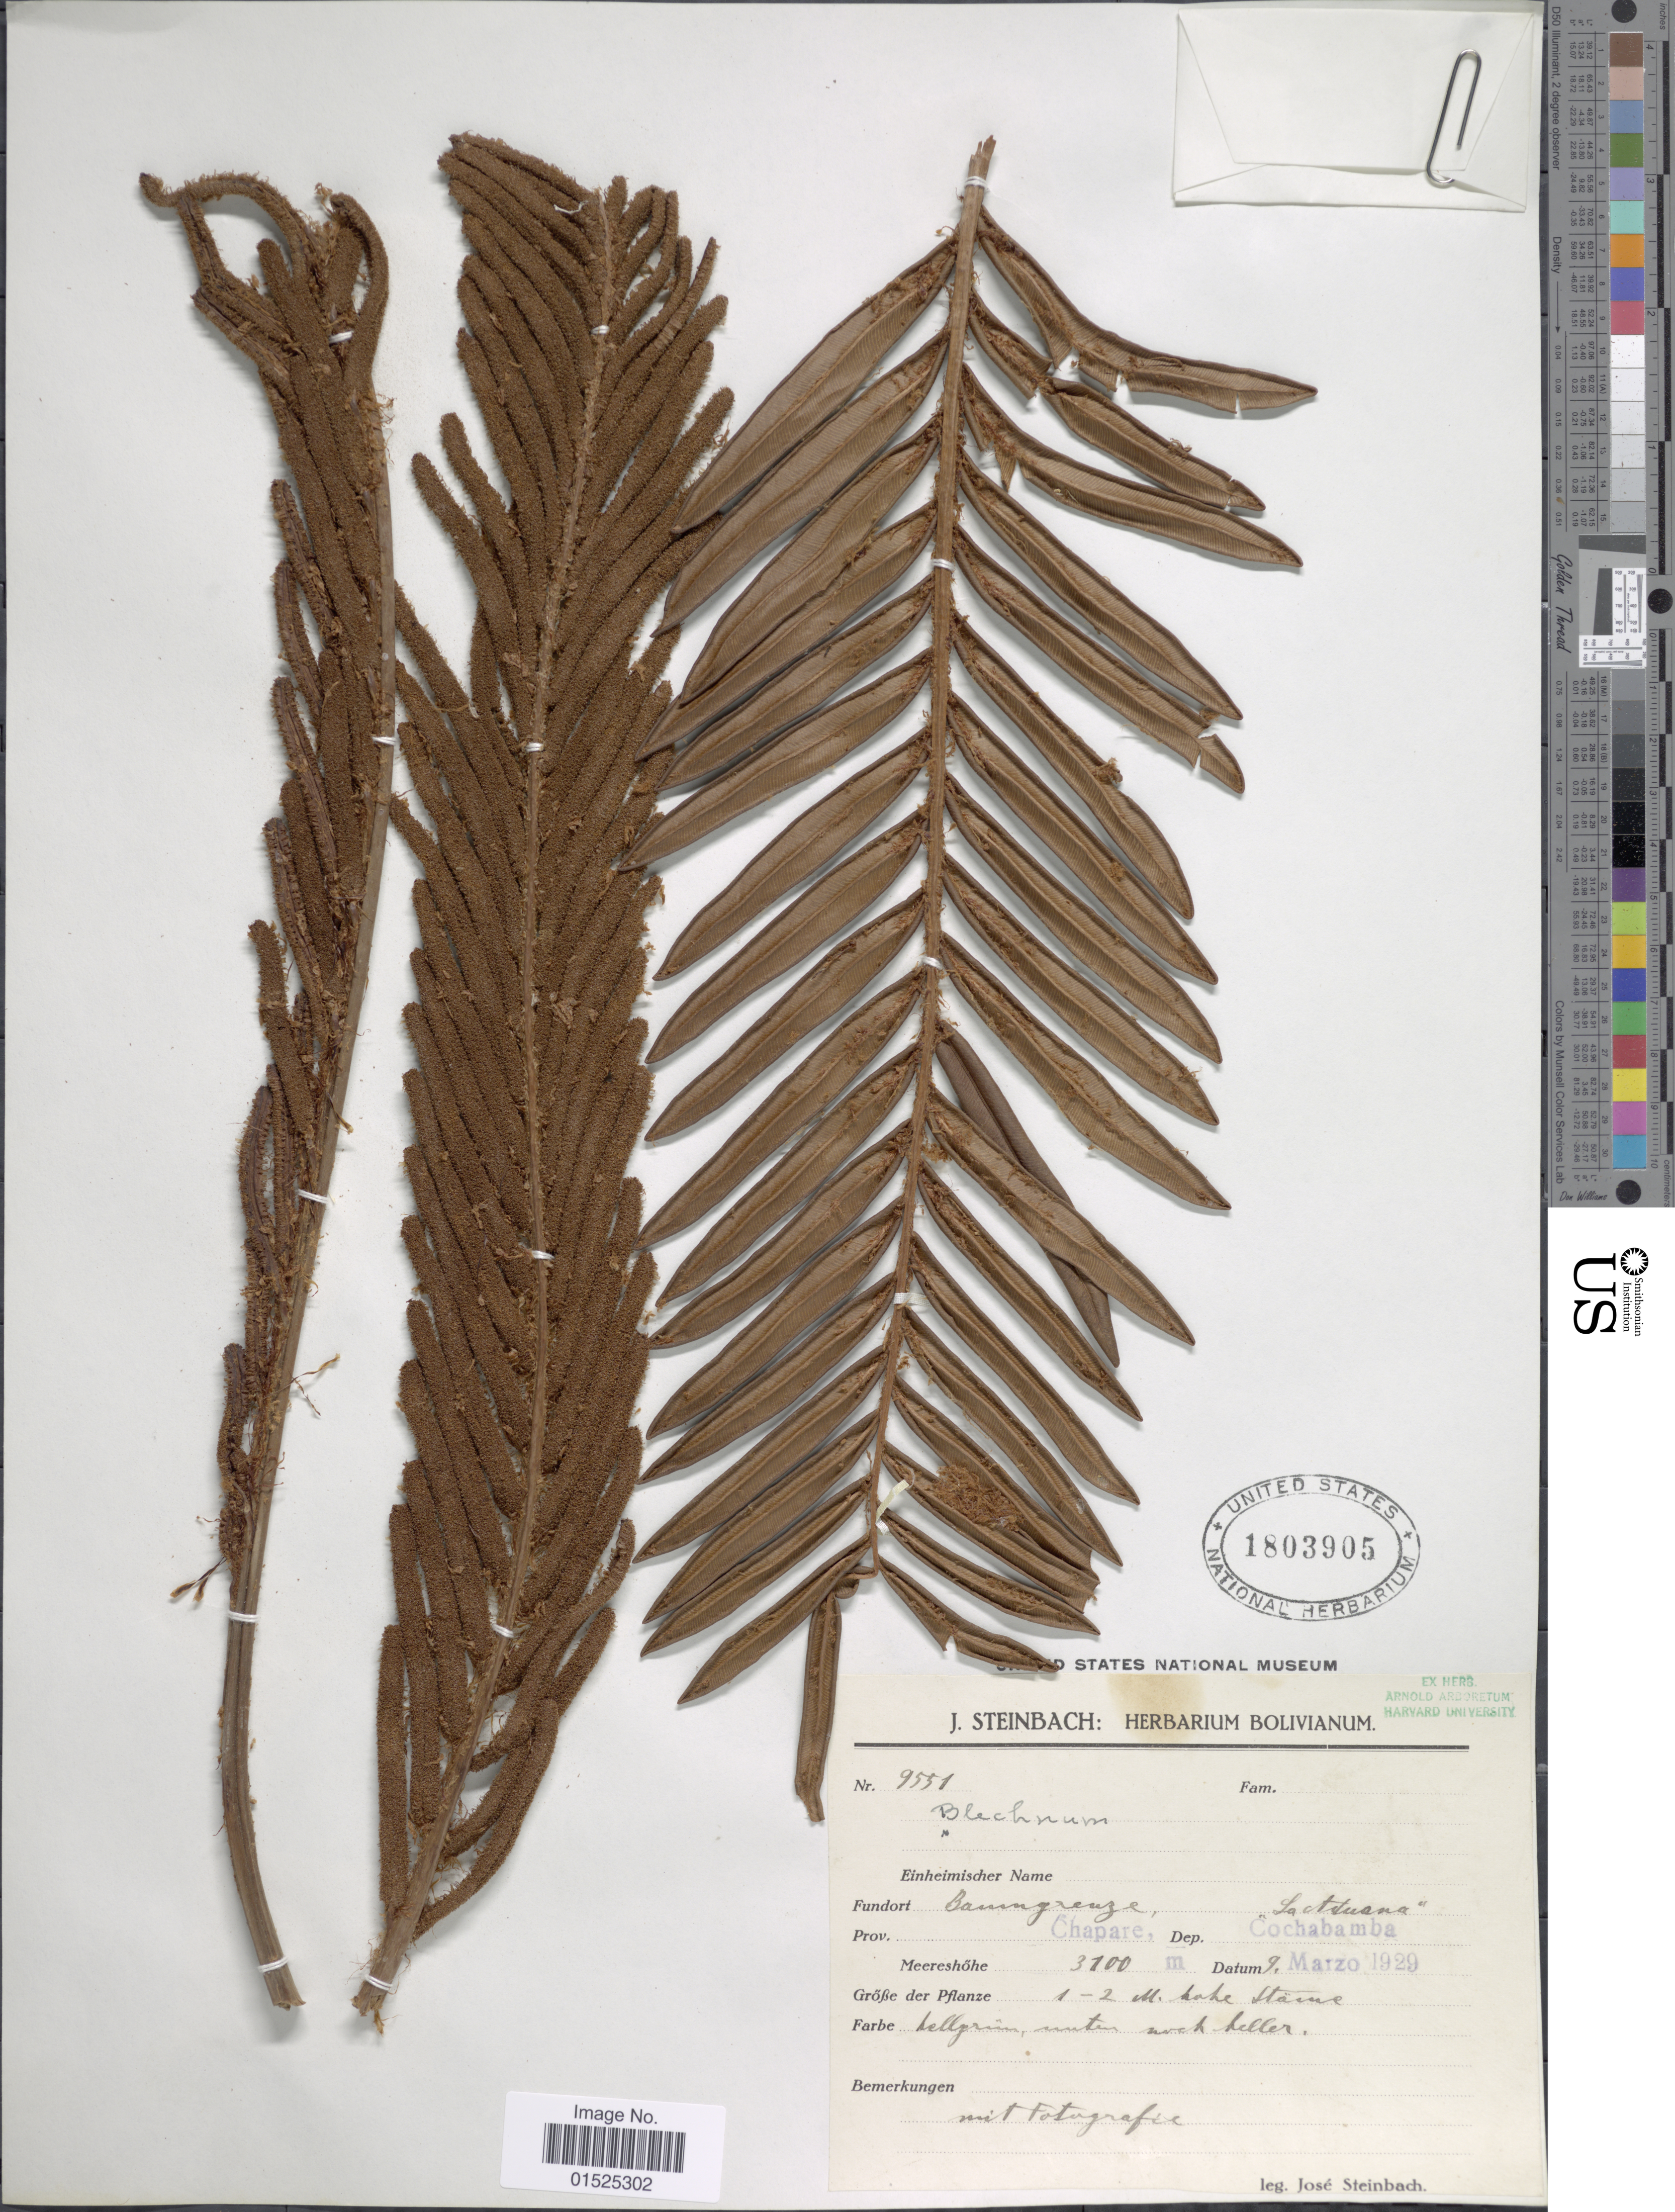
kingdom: Plantae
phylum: Tracheophyta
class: Polypodiopsida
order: Polypodiales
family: Blechnaceae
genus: Blechnum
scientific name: Blechnum auratum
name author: (Fée) R.M. Tryon & Stolze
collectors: J. Steinbach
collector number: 9551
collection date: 1929-03-09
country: Bolivia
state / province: Cochabamba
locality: Prov. Chapare.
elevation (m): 3100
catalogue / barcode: US 1803905